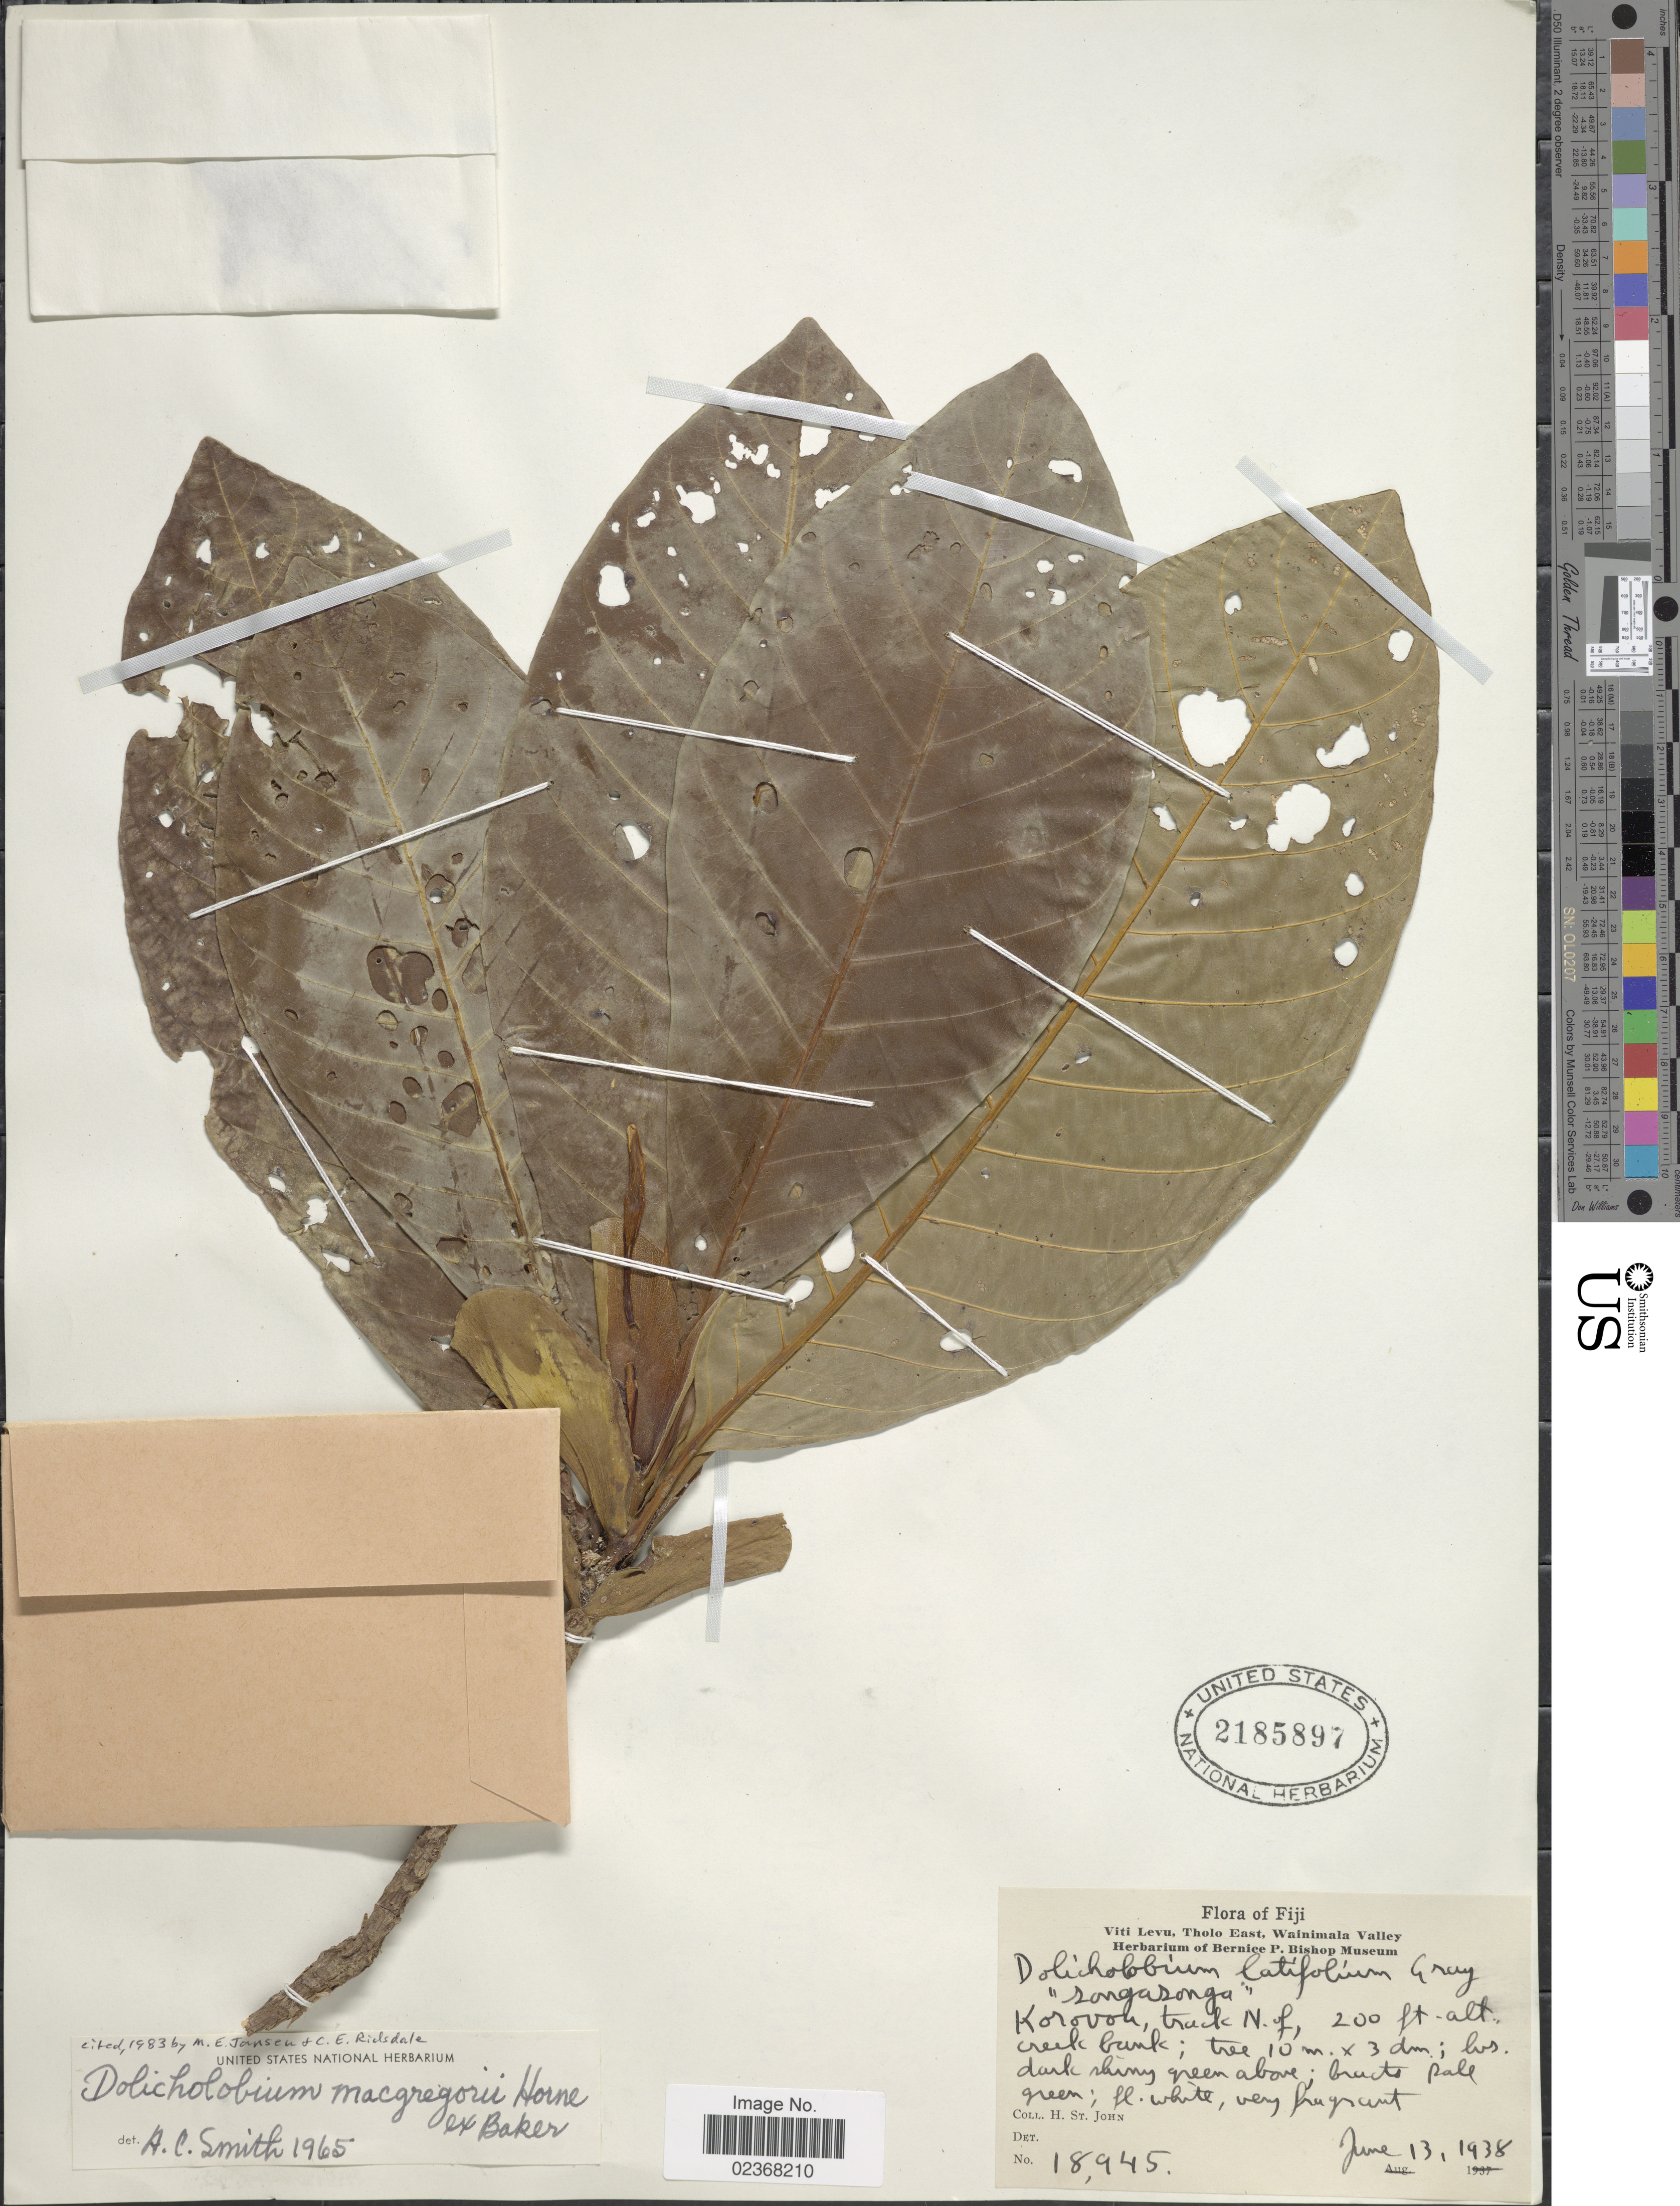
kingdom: Plantae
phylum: Tracheophyta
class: Magnoliopsida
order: Gentianales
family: Rubiaceae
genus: Dolicholobium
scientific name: Dolicholobium macgregorii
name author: Horne ex Baker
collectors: H. St. John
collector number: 18945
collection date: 1938-06-13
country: Fiji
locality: Viti Levu, Tholo East, Wainimala Valley, Korovon, track N. of creek bank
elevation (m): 61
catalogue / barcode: US 2185897